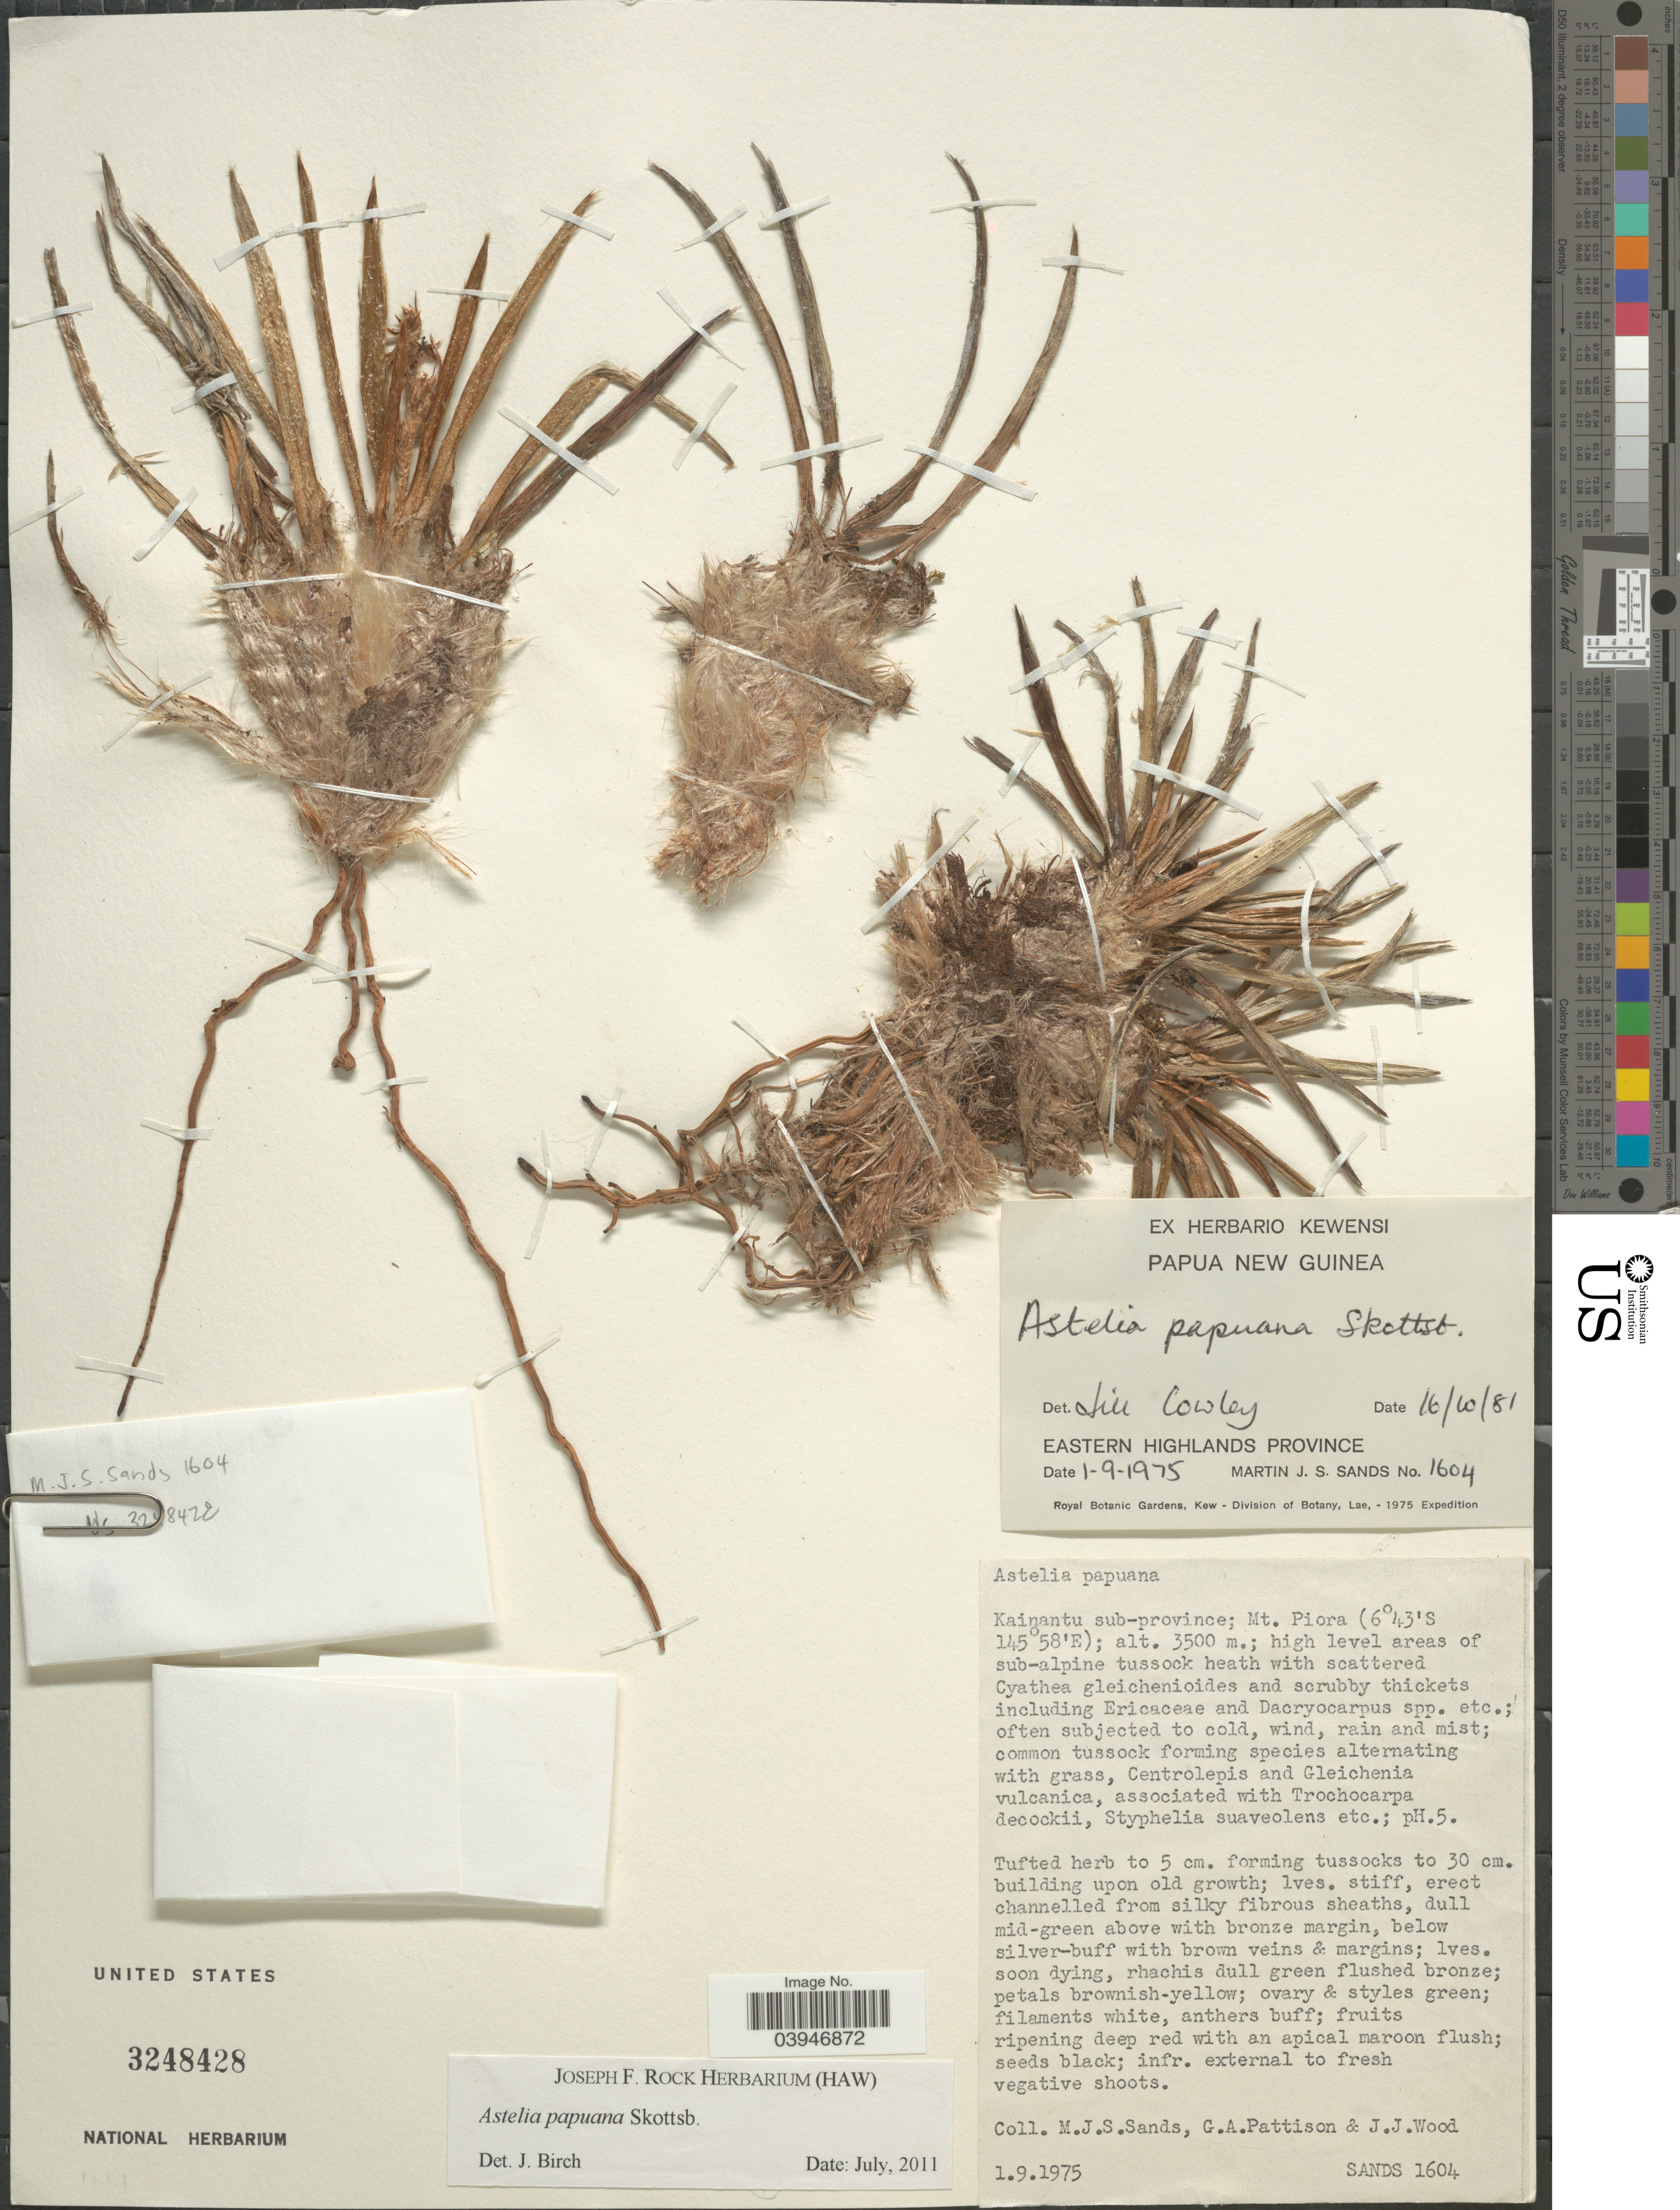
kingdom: Plantae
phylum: Tracheophyta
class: Liliopsida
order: Asparagales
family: Asteliaceae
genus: Astelia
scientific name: Astelia papuana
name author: Skottsb.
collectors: M. Sands, G. Pattison & J. Wood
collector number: SANDS 1604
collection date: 1975-09-01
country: Papua New Guinea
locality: Kainantu sub-province; Mt. Piora. Eastern Highlands Province.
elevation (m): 3500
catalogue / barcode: US 3248428